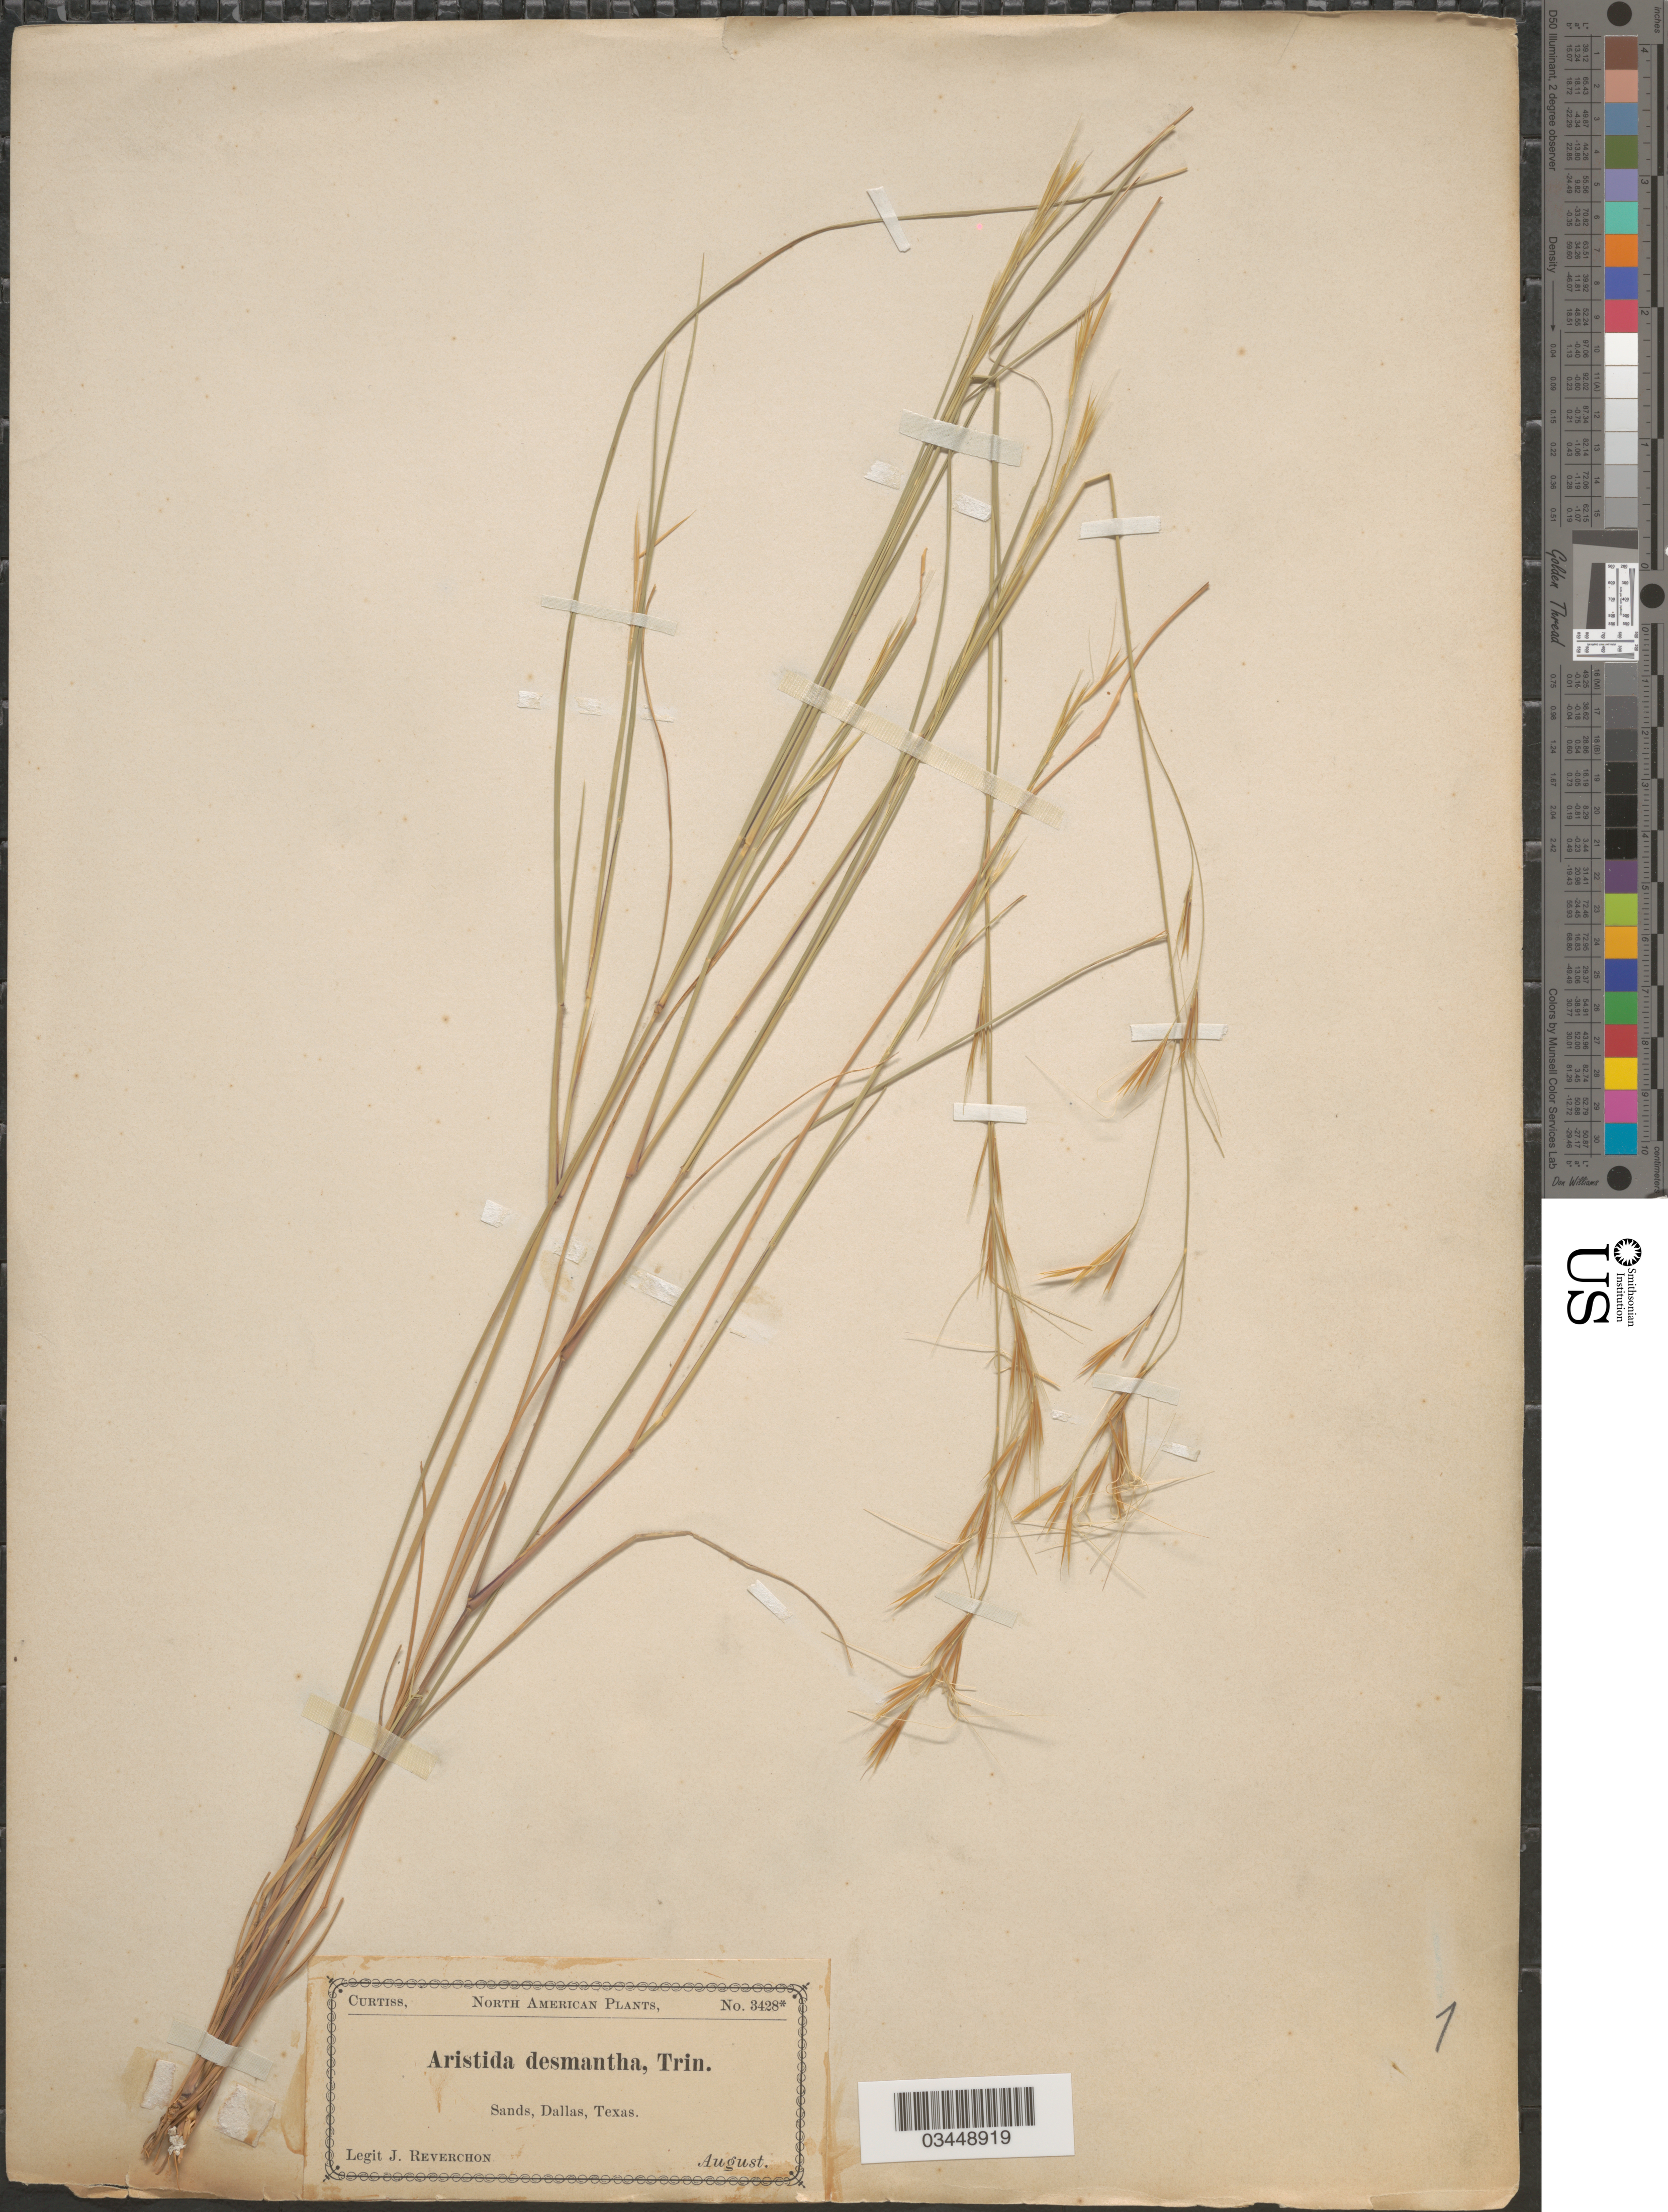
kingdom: Plantae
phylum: Tracheophyta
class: Liliopsida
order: Poales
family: Poaceae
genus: Aristida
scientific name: Aristida desmantha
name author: Trin. & Rupr.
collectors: J. Reverchon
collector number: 3428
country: United States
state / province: Texas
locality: Sands, Dallas.